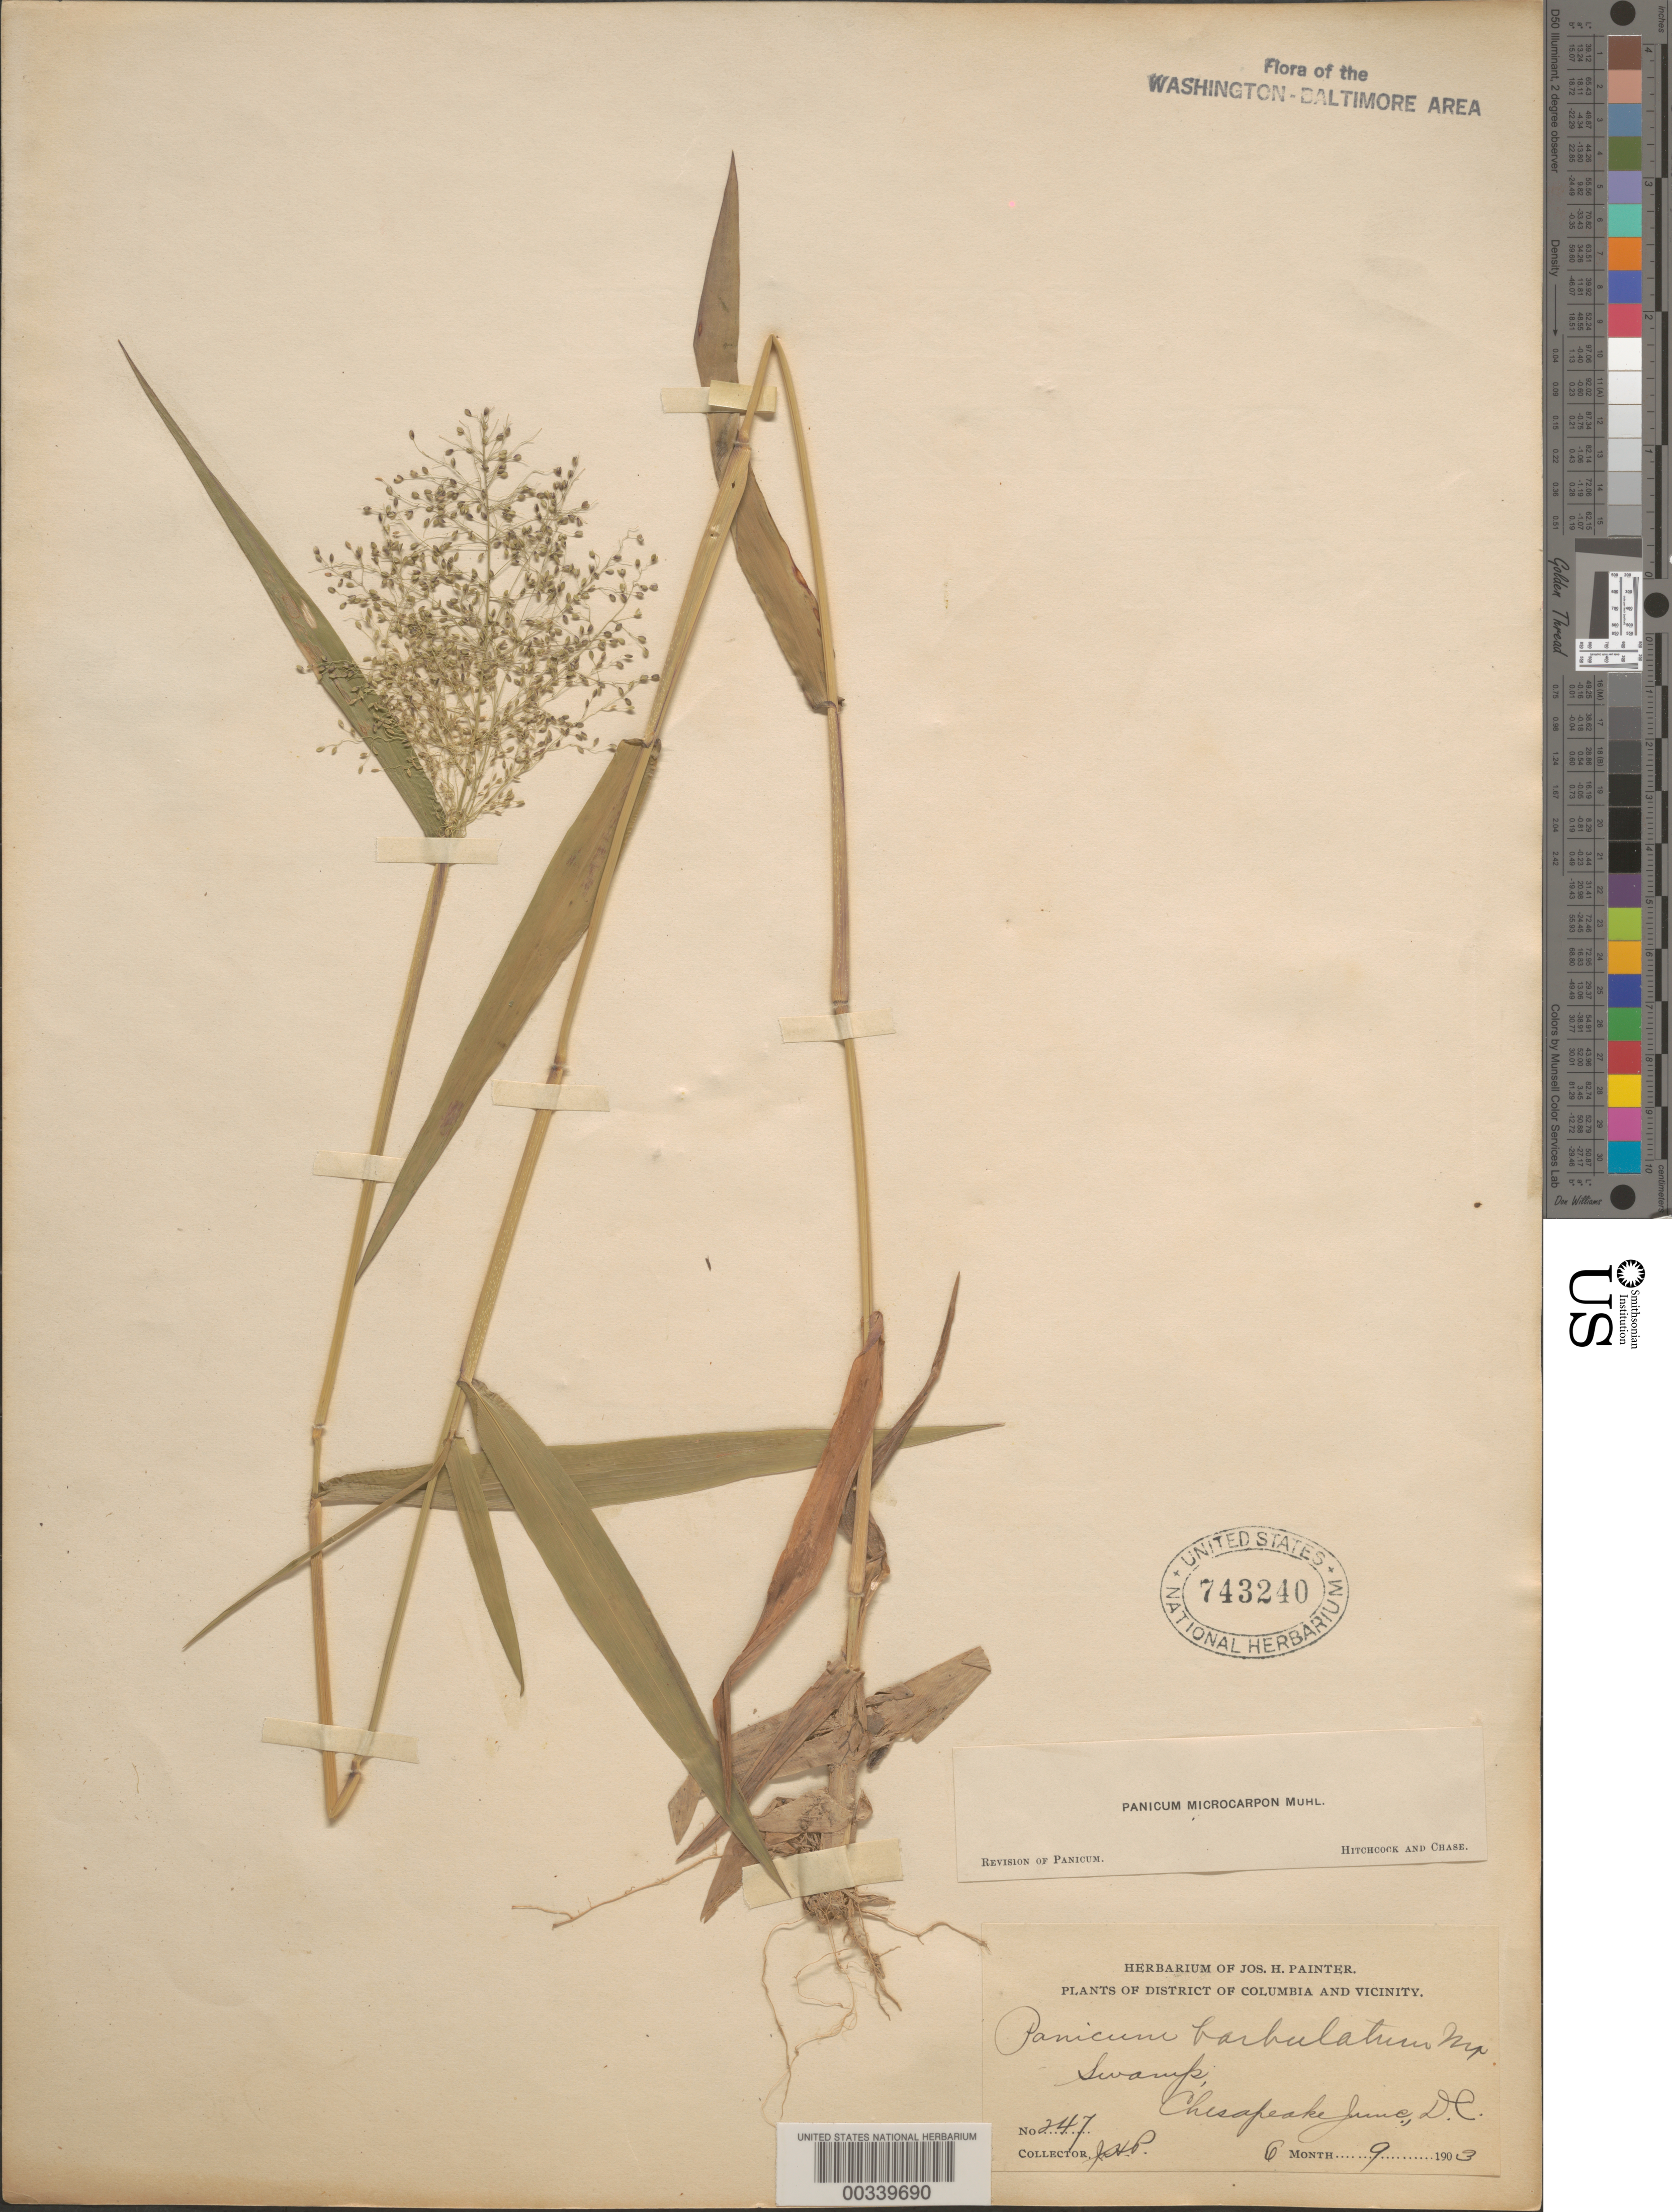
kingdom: Plantae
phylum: Tracheophyta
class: Liliopsida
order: Poales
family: Poaceae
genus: Dichanthelium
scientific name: Dichanthelium dichotomum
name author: (L.) Gould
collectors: J. H. Painter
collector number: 247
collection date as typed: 09 Jun 1903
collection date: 1903-06-09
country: United States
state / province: Maryland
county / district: Prince George's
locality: Chesapeake Junction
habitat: Swamp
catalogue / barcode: US 743240